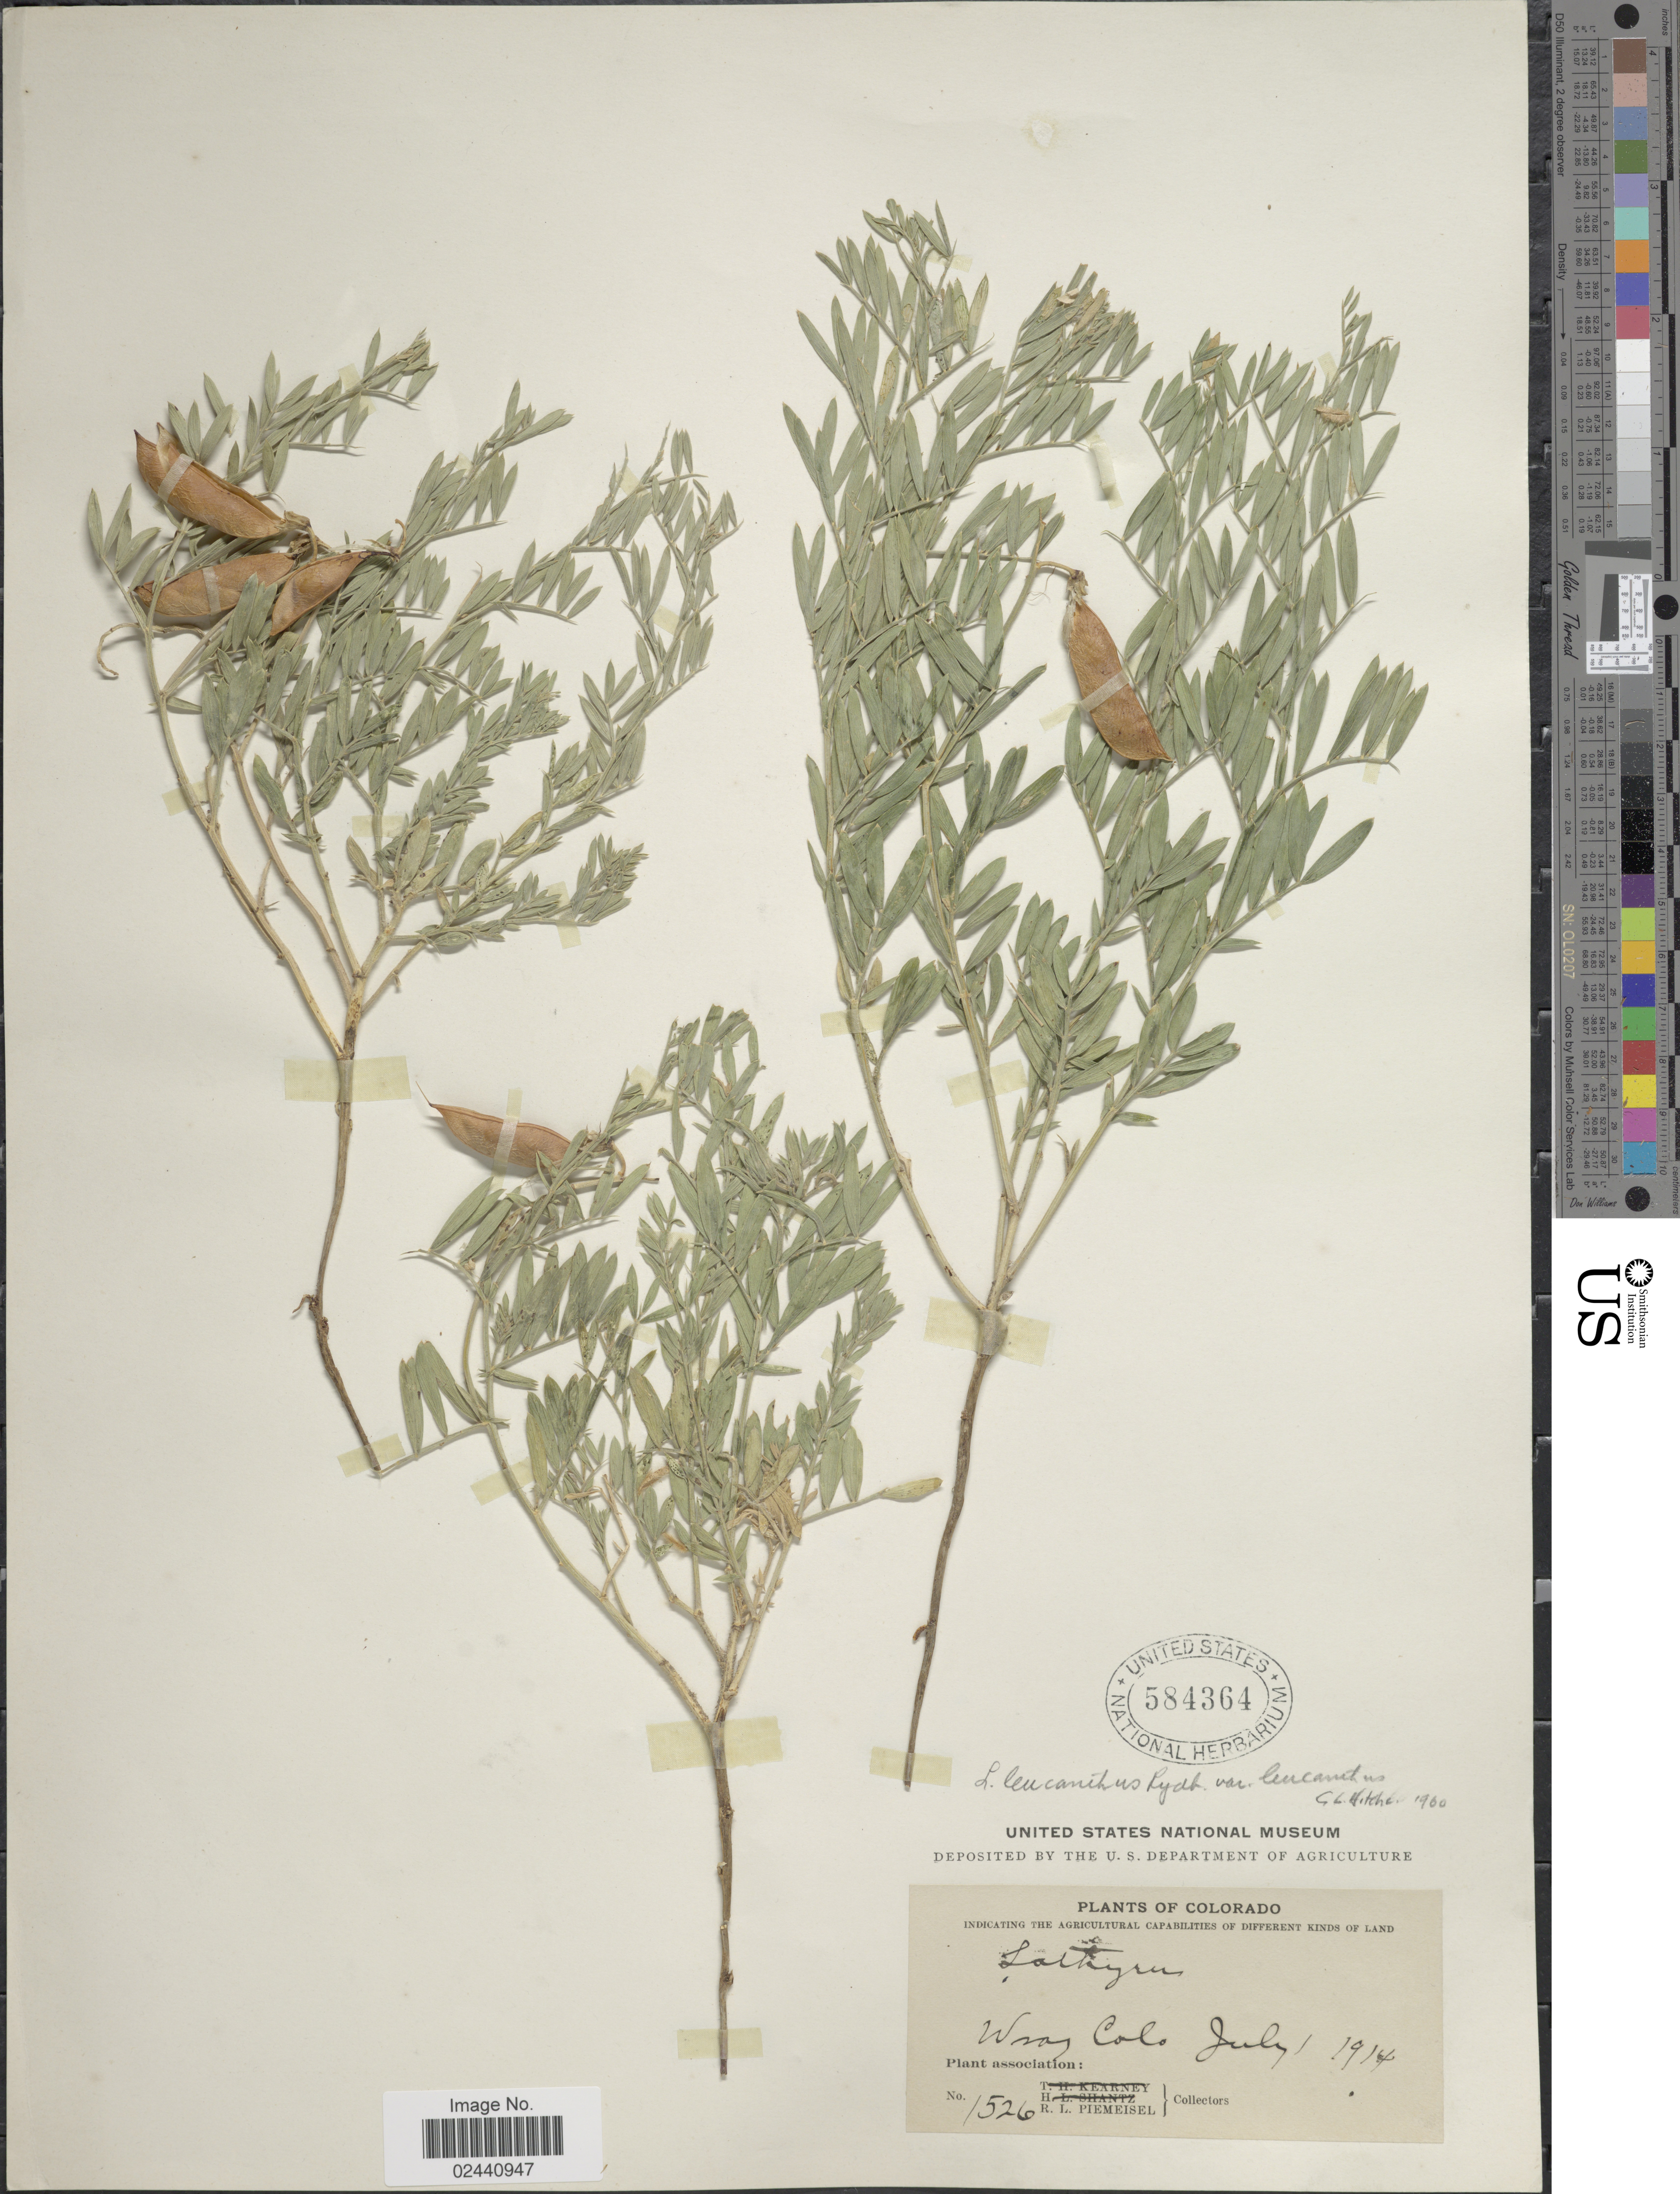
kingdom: Plantae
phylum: Tracheophyta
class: Magnoliopsida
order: Fabales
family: Fabaceae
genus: Lathyrus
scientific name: Lathyrus leucanthus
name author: Rydb.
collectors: R. L. Piemeisel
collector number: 1526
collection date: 1914-07-01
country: United States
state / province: Colorado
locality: Wray Colo.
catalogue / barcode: US 584364